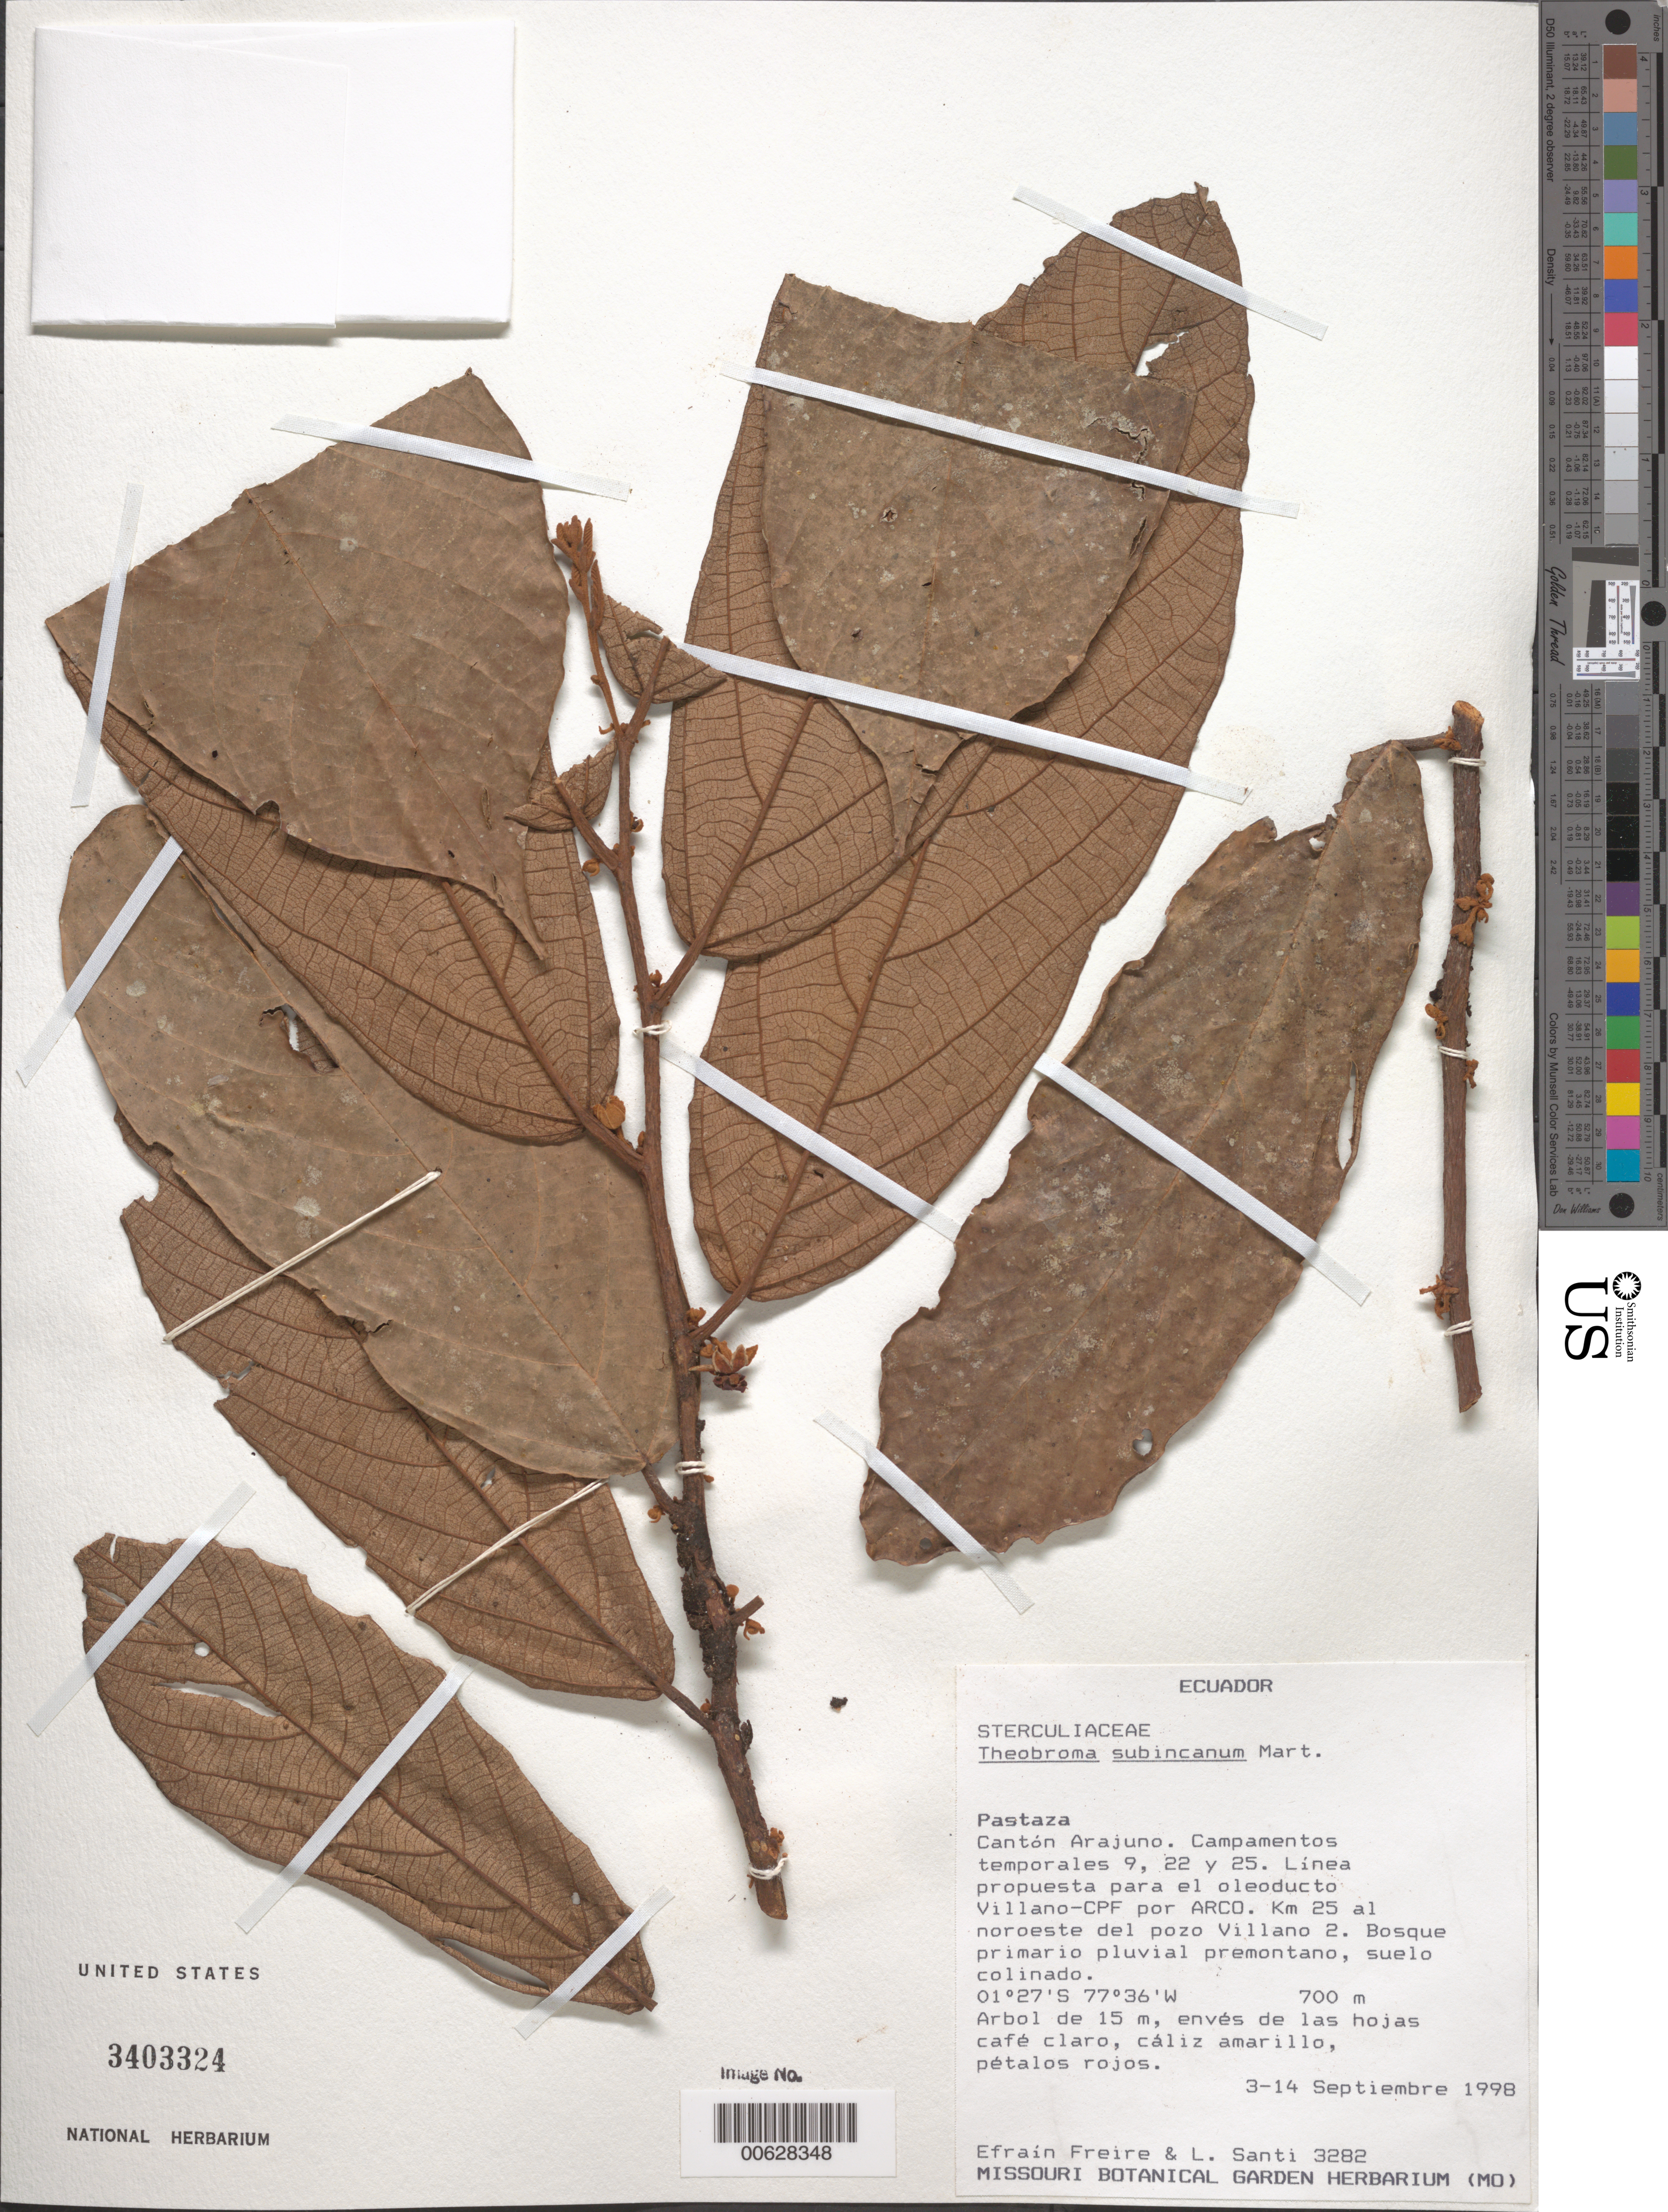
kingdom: Plantae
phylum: Tracheophyta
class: Magnoliopsida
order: Malvales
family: Malvaceae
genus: Theobroma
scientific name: Theobroma subincanum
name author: Mart.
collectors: E. Freire & L. Santi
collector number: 3282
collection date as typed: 03 Sep 1998 to 14 Sep 1998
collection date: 1998-09-03/1998-09-14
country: Ecuador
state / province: Pastaza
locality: Cantón Arajuno. Campamentos temporales 9, 22 y 25, linea propuesta para del oleoducto Villano-CPF por ARCO, km 25 al noroeste del pozo Villano #2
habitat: Bosque primario pluvial premontano, suelo colinado.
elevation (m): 700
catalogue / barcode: US 3403324